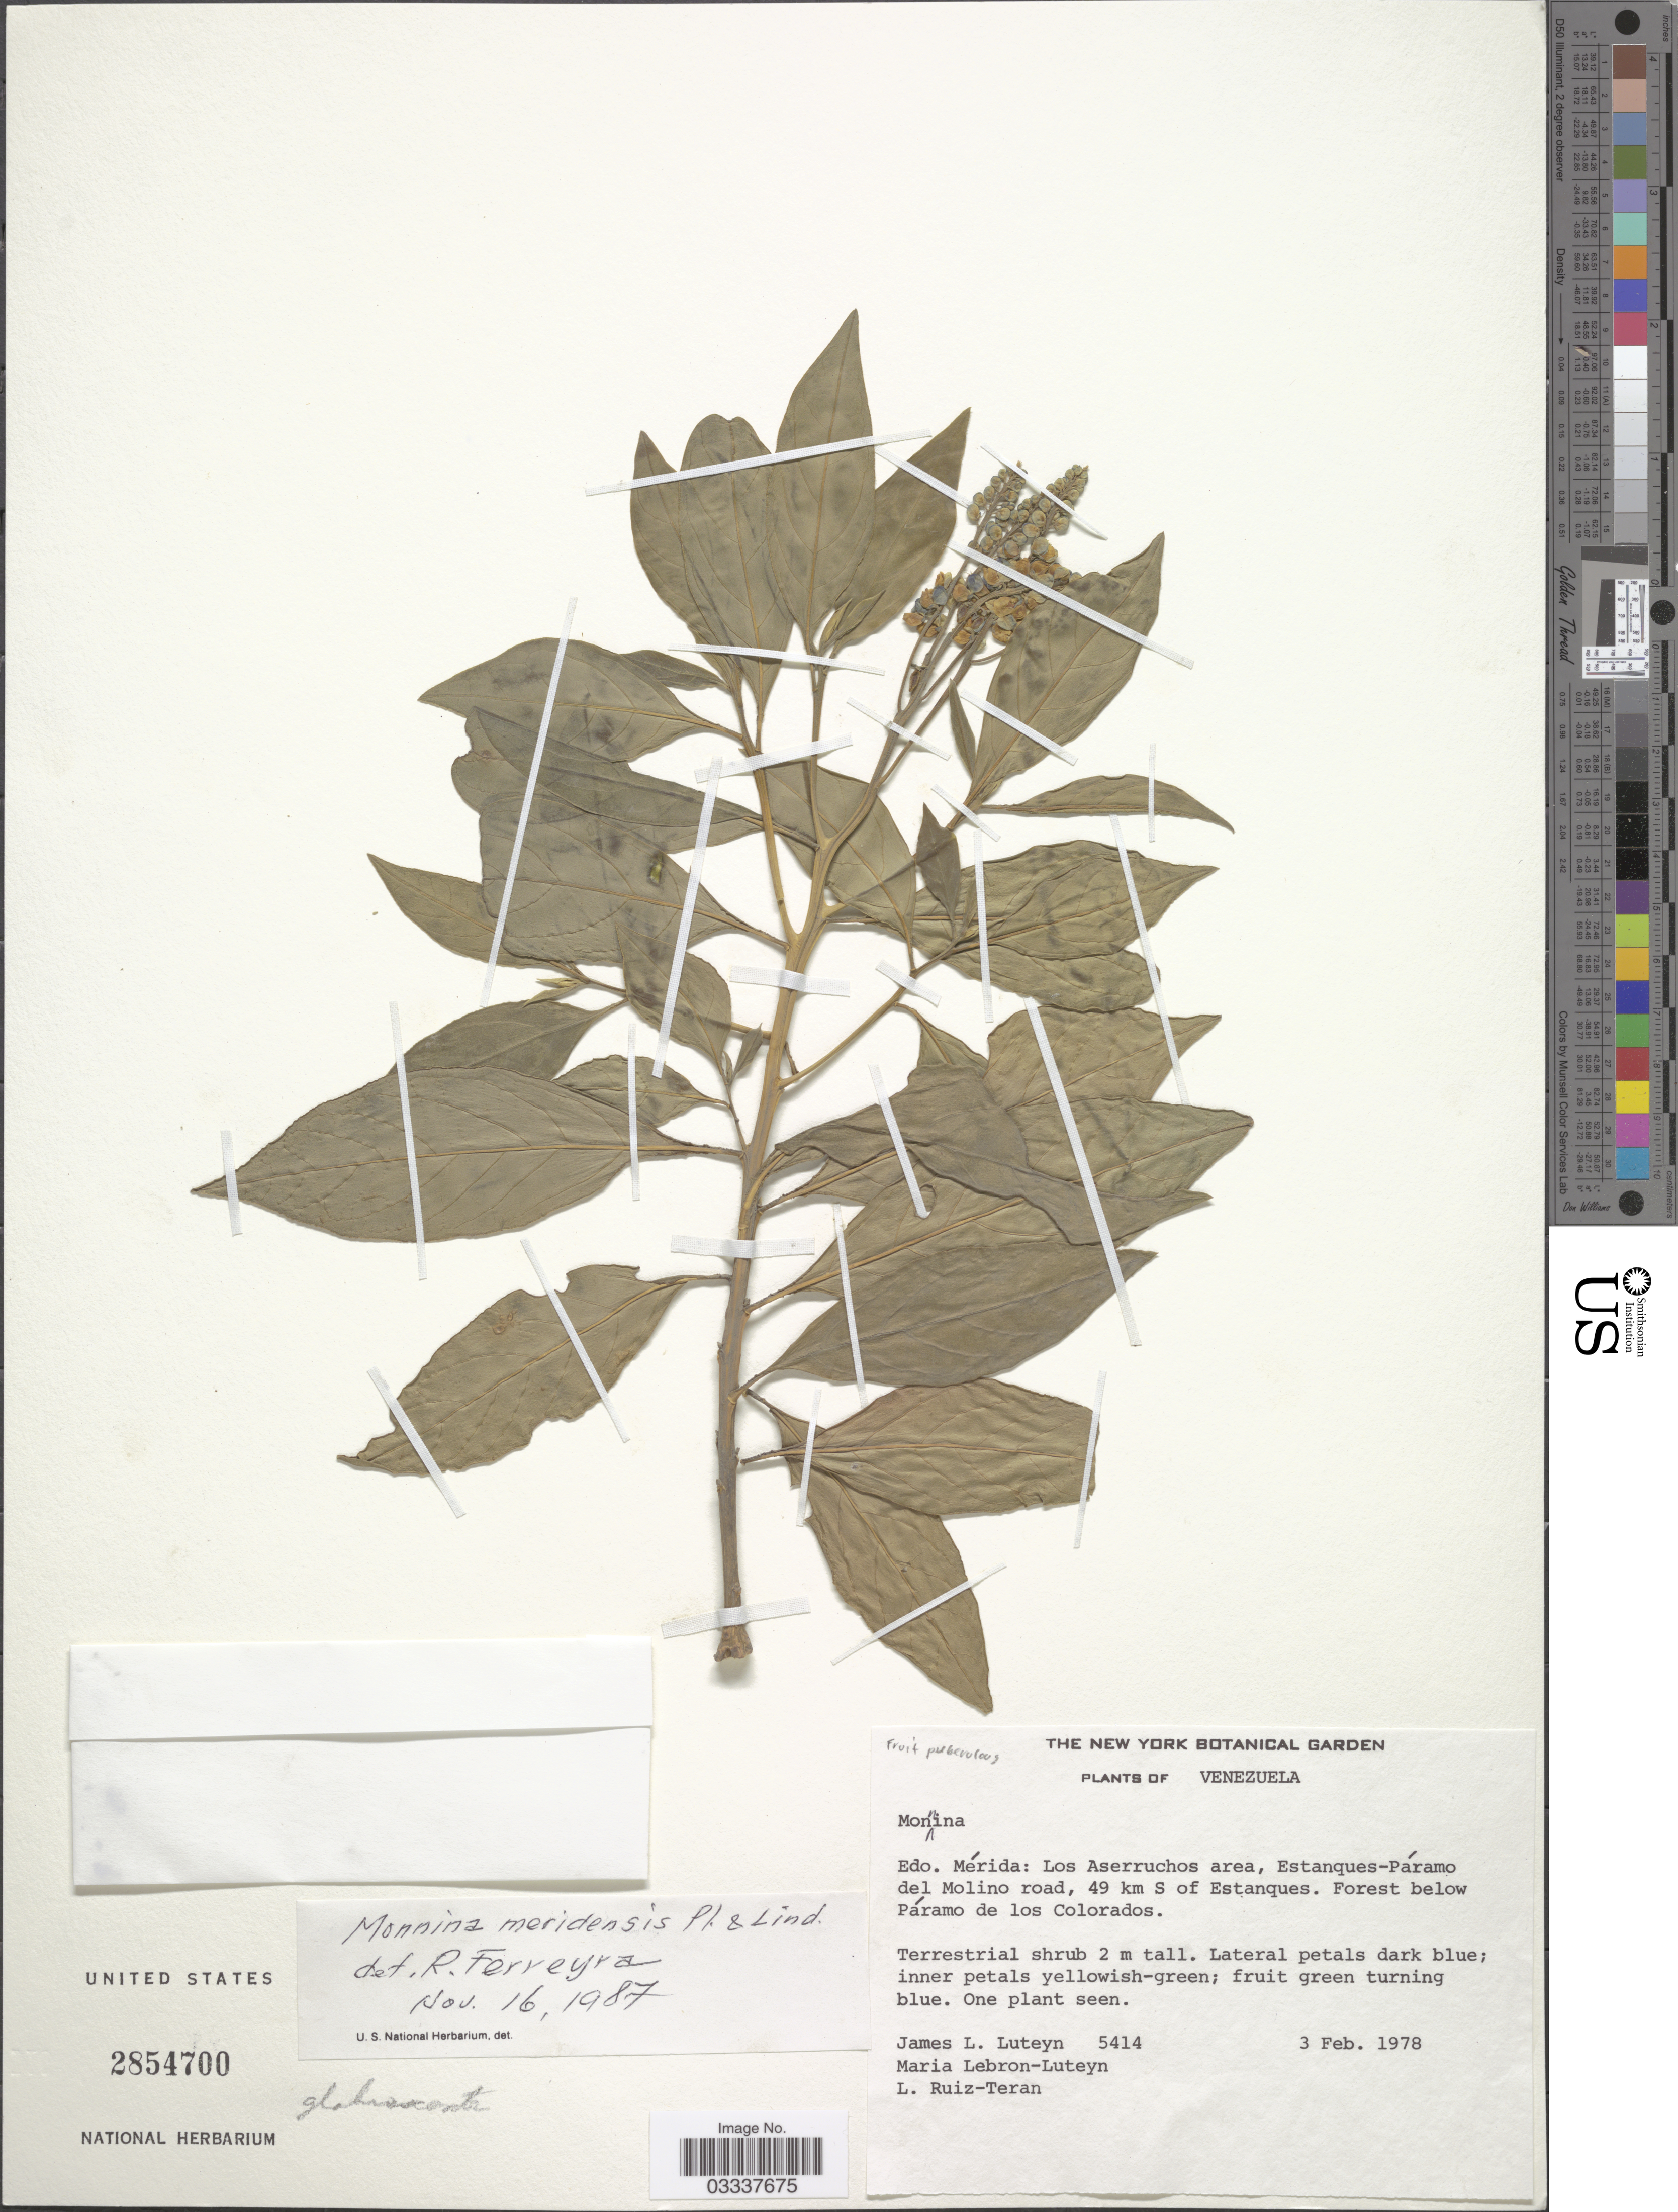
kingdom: Plantae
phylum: Tracheophyta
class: Magnoliopsida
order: Fabales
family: Polygalaceae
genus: Monnina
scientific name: Monnina meridensis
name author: Planch. & B.L. Linden ex Wedd.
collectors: J. Luteyn, M. L. Lebrón-Luteyn & L. E. Ruíz-Terán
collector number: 5414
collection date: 1978-02-03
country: Venezuela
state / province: Mérida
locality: Los Aserruchos area, Estanques-Páramo del Molino road, 49 km S of Estanques. Forest below Páramo de los Colorados.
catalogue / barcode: US 2854700